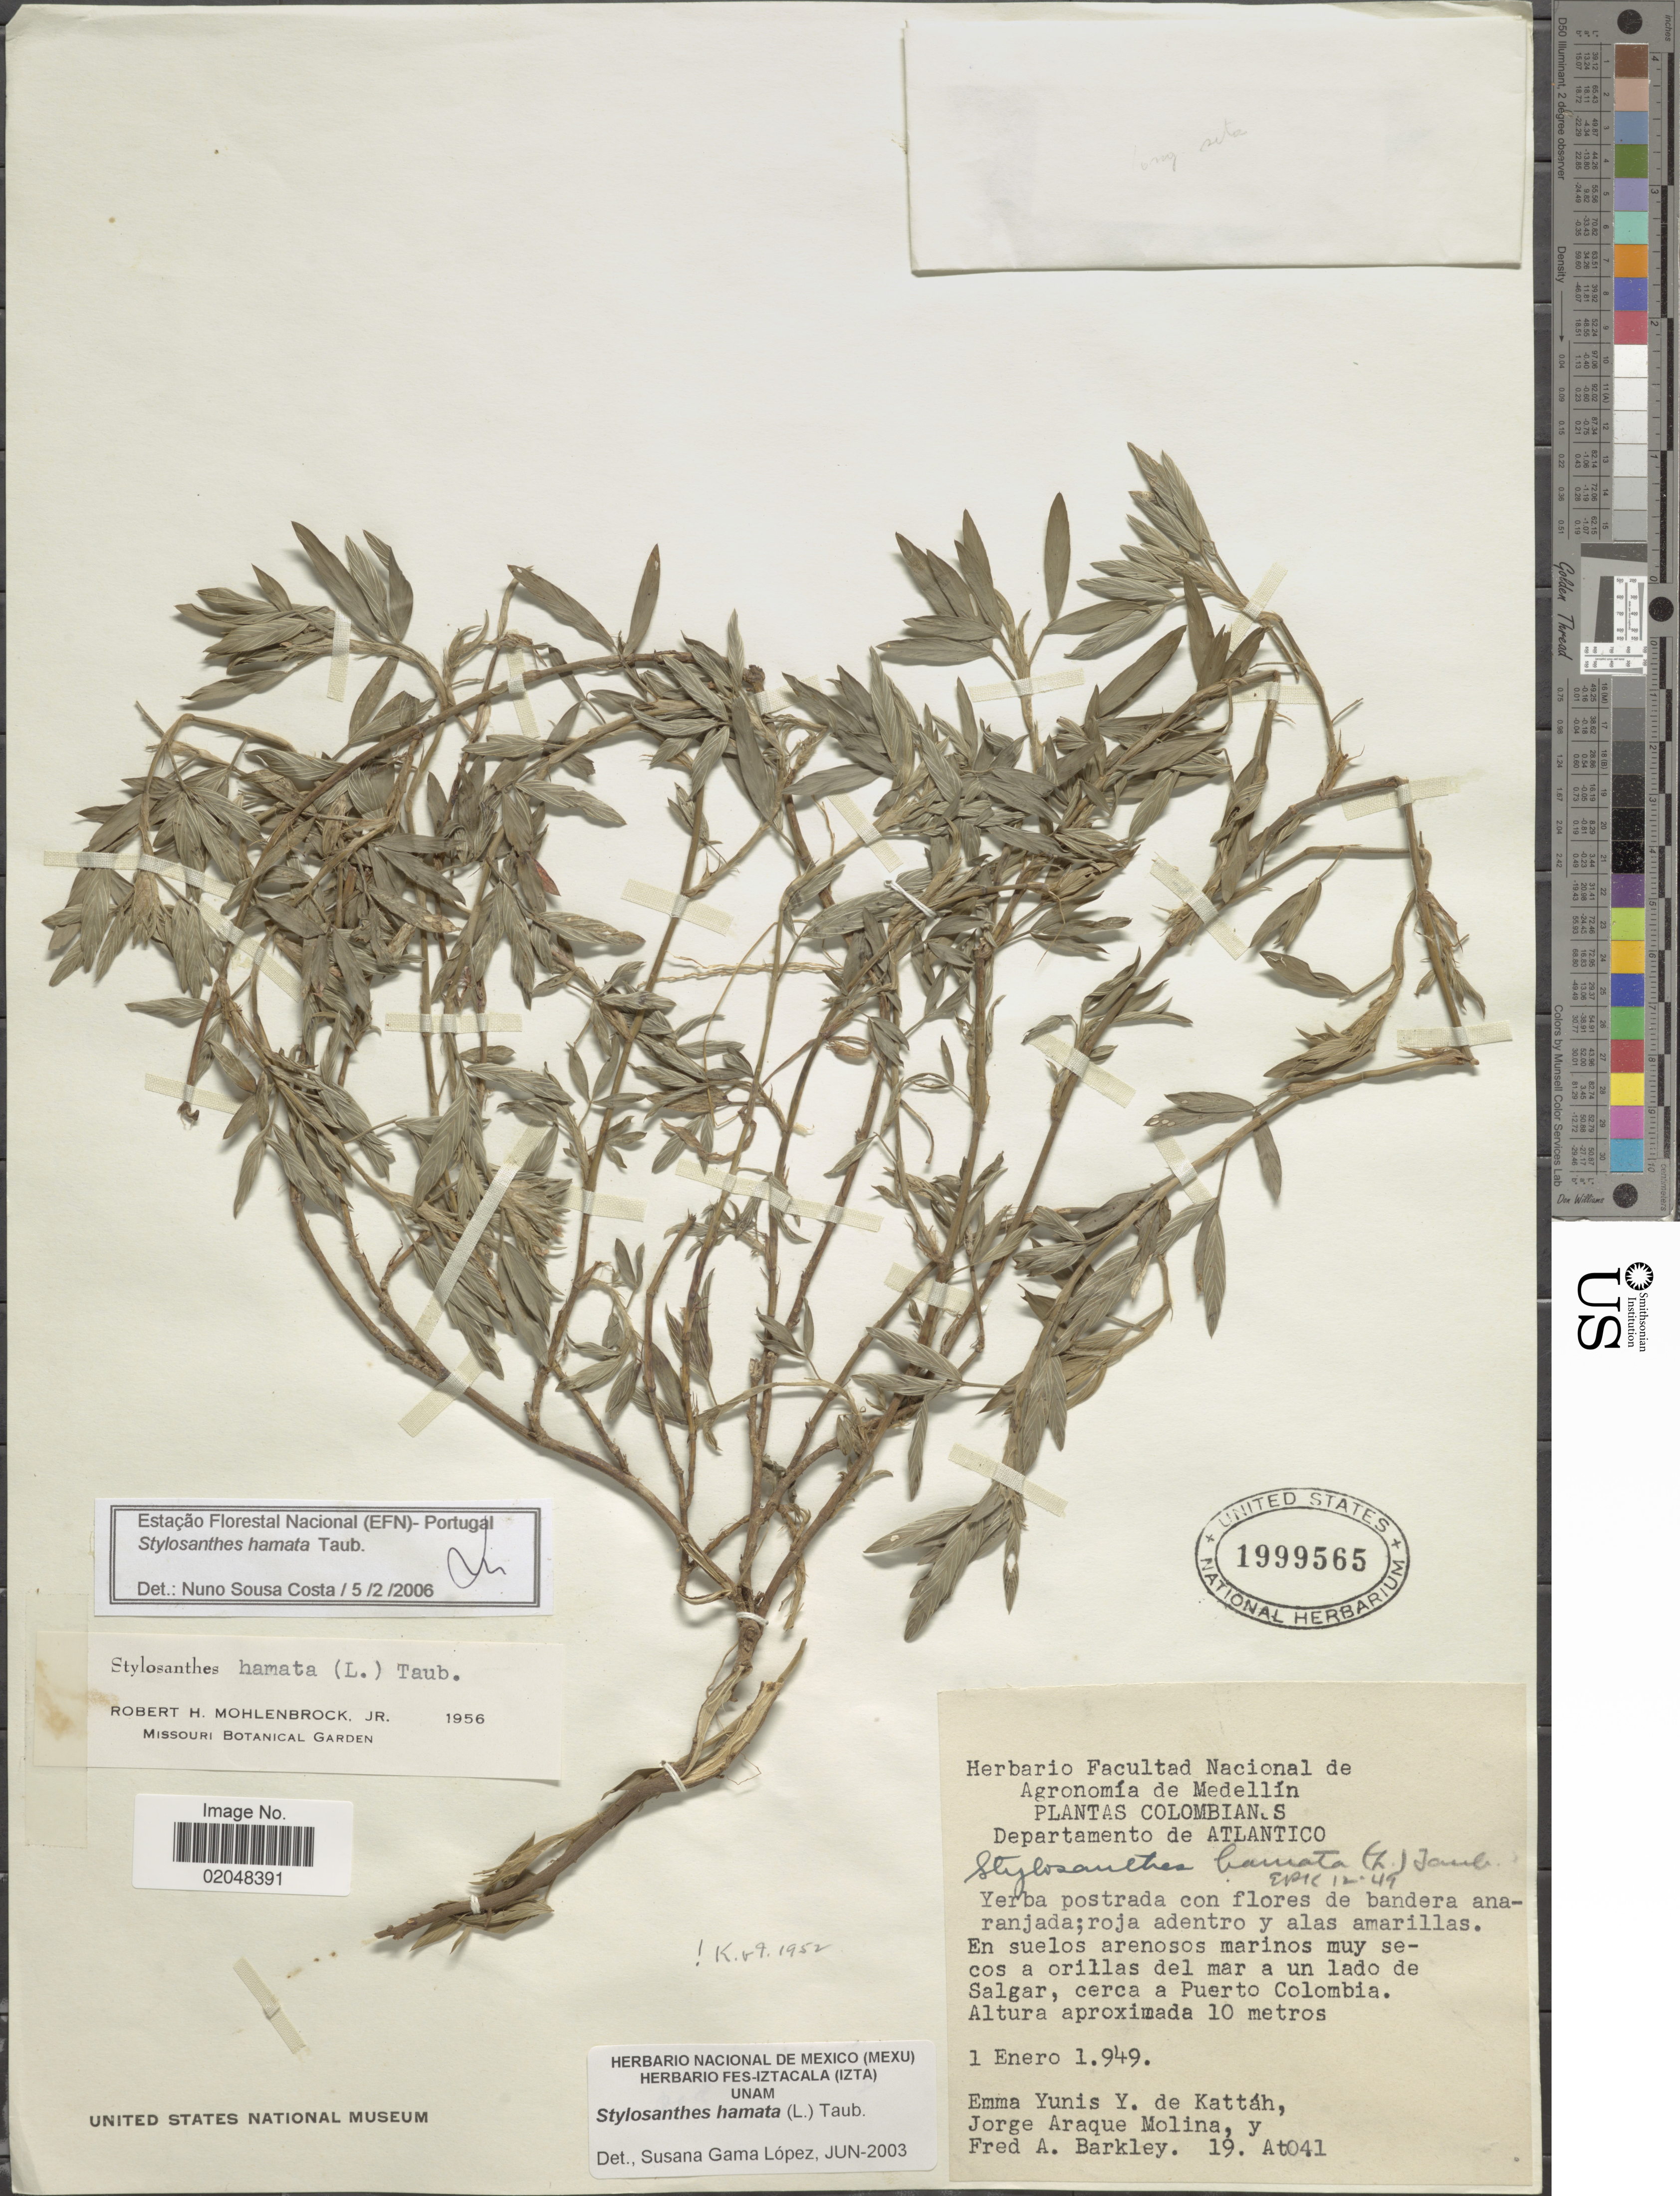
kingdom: Plantae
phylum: Tracheophyta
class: Magnoliopsida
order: Fabales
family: Fabaceae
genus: Stylosanthes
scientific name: Stylosanthes hamata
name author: (L.) Taub.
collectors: E. de Kattáh, J. A. Molina & F. A. Barkley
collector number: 041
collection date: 1949-01-01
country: Colombia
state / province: Atlántico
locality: En suelos arenosos marinos muy secos, cerca a Puerto Colombia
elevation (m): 10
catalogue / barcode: US 1999565